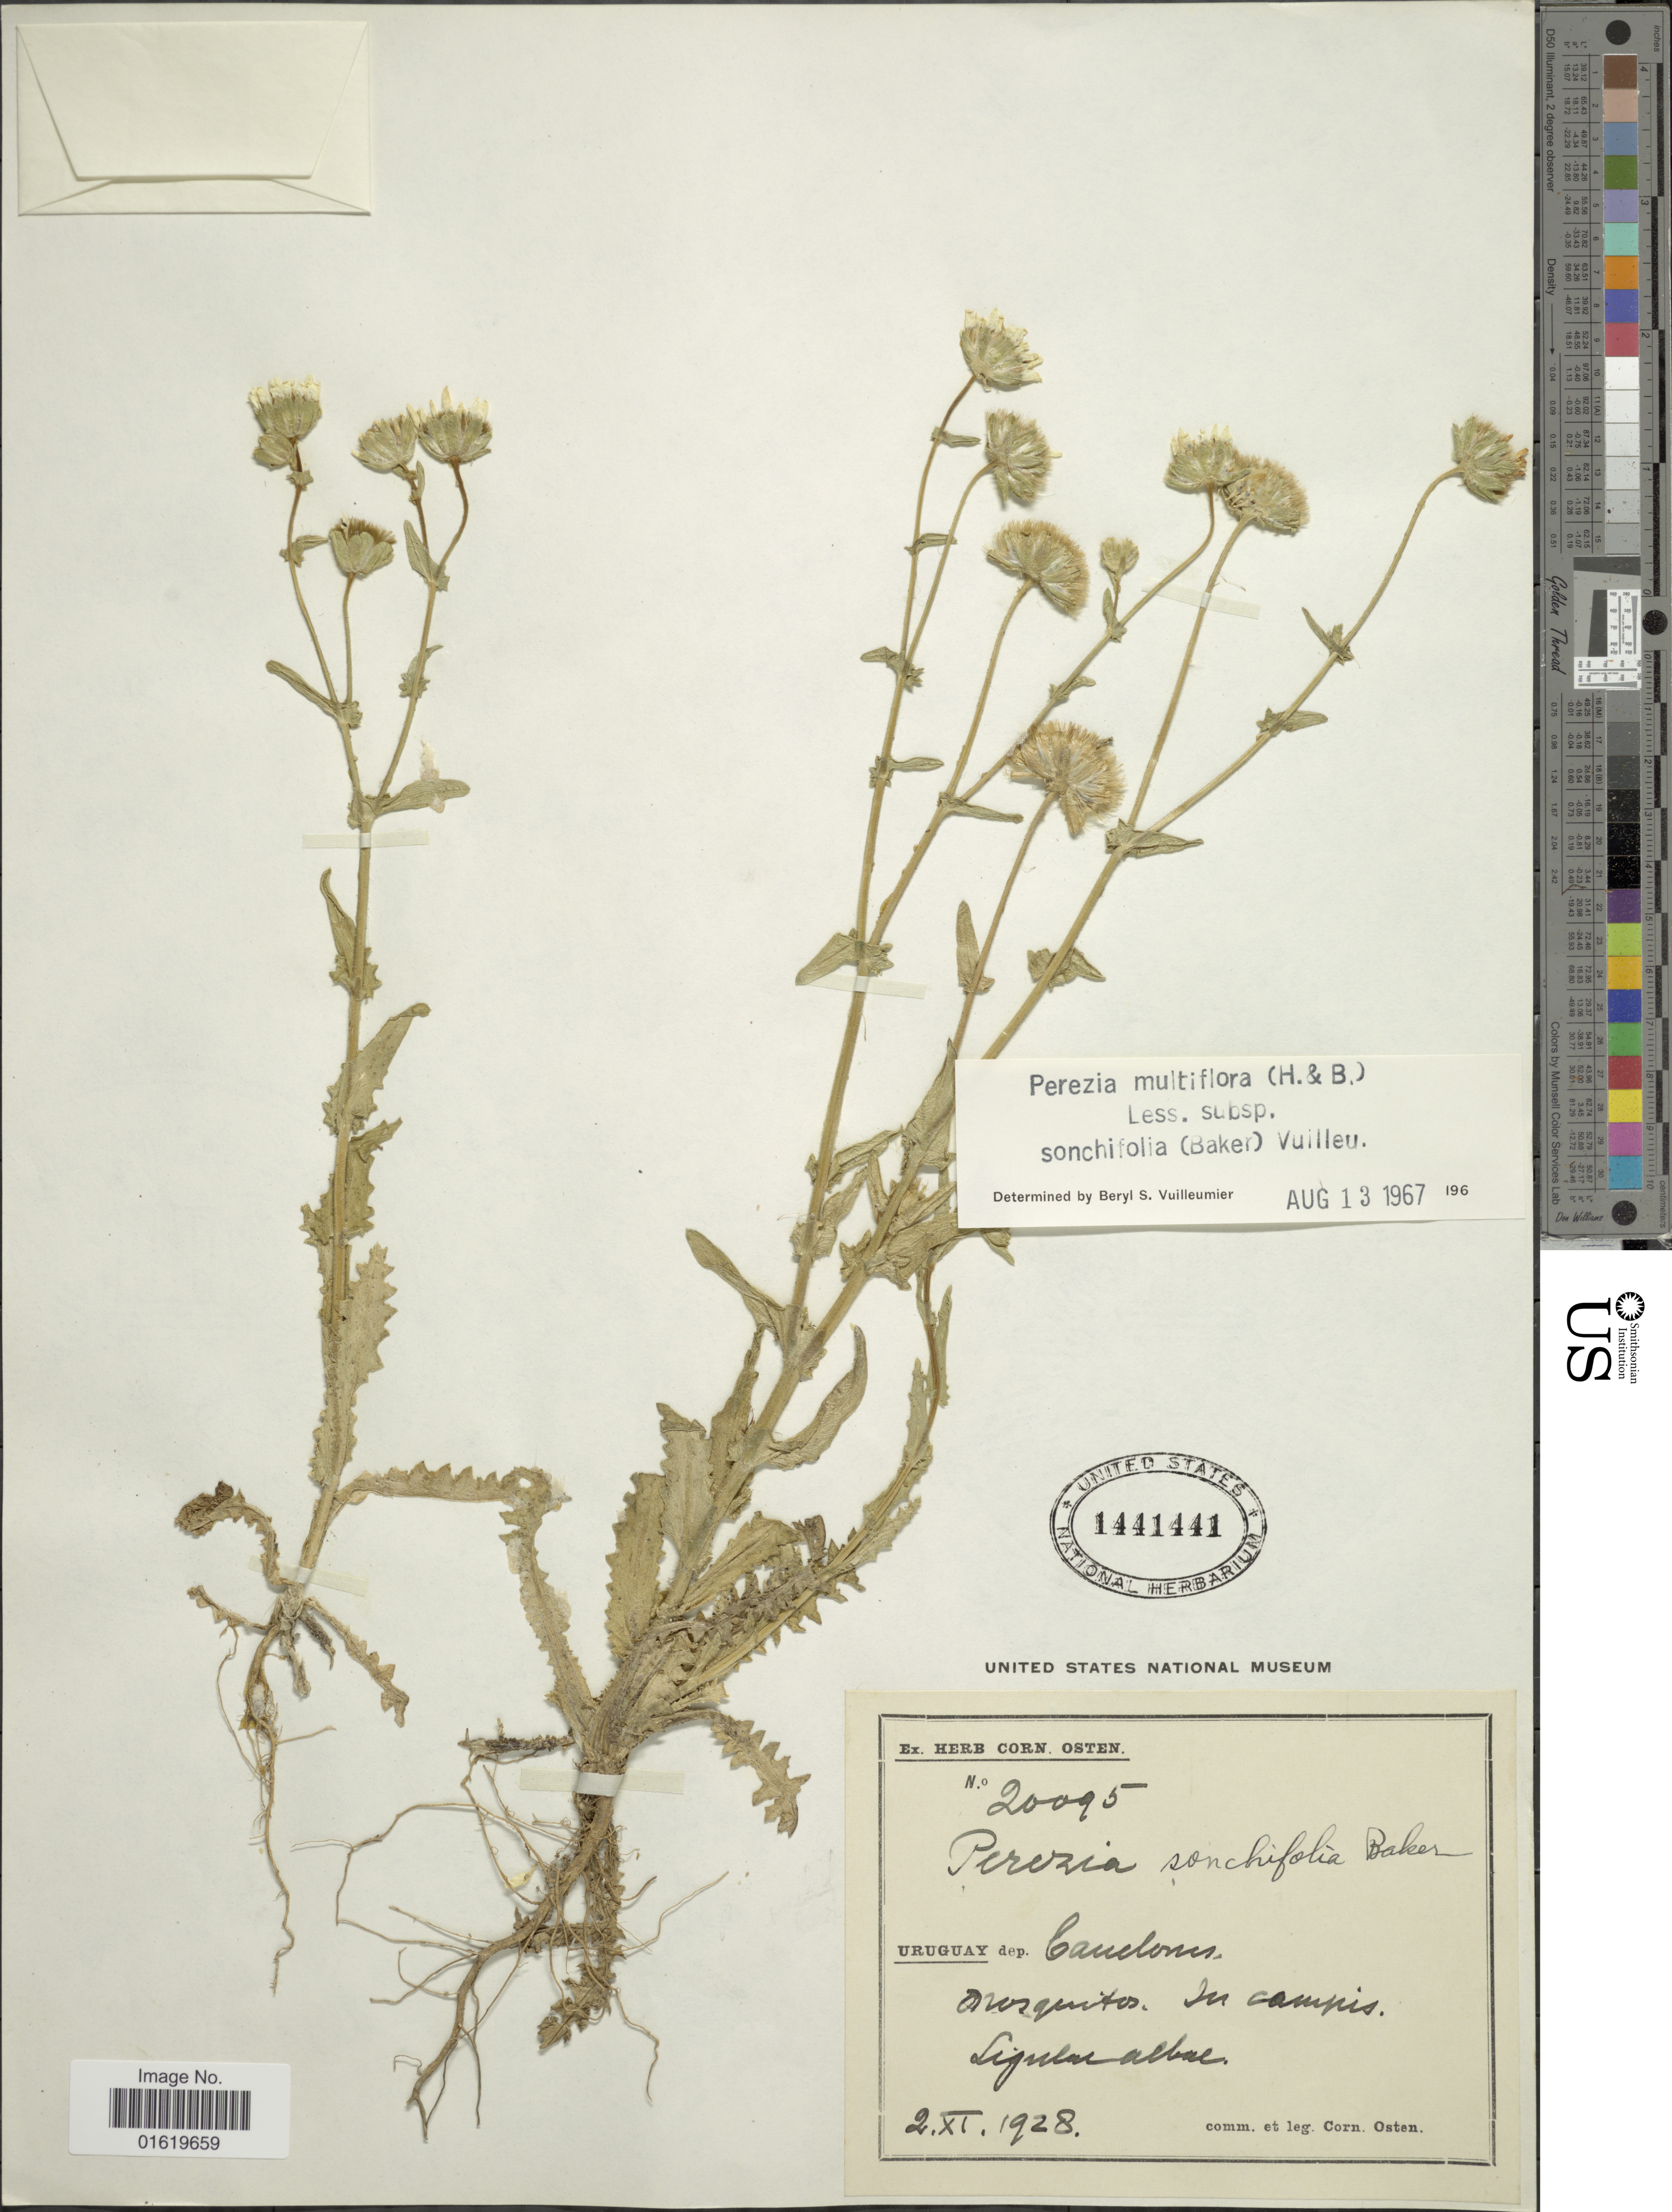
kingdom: Plantae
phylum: Tracheophyta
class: Magnoliopsida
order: Asterales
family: Asteraceae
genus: Perezia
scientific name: Perezia multiflora subsp. sonchifolia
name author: (Baker) Vuilleum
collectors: C. Osten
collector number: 20095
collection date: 1928-11-02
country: Uruguay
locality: Dep. Canelones, Mosquitos.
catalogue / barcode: US 1441441